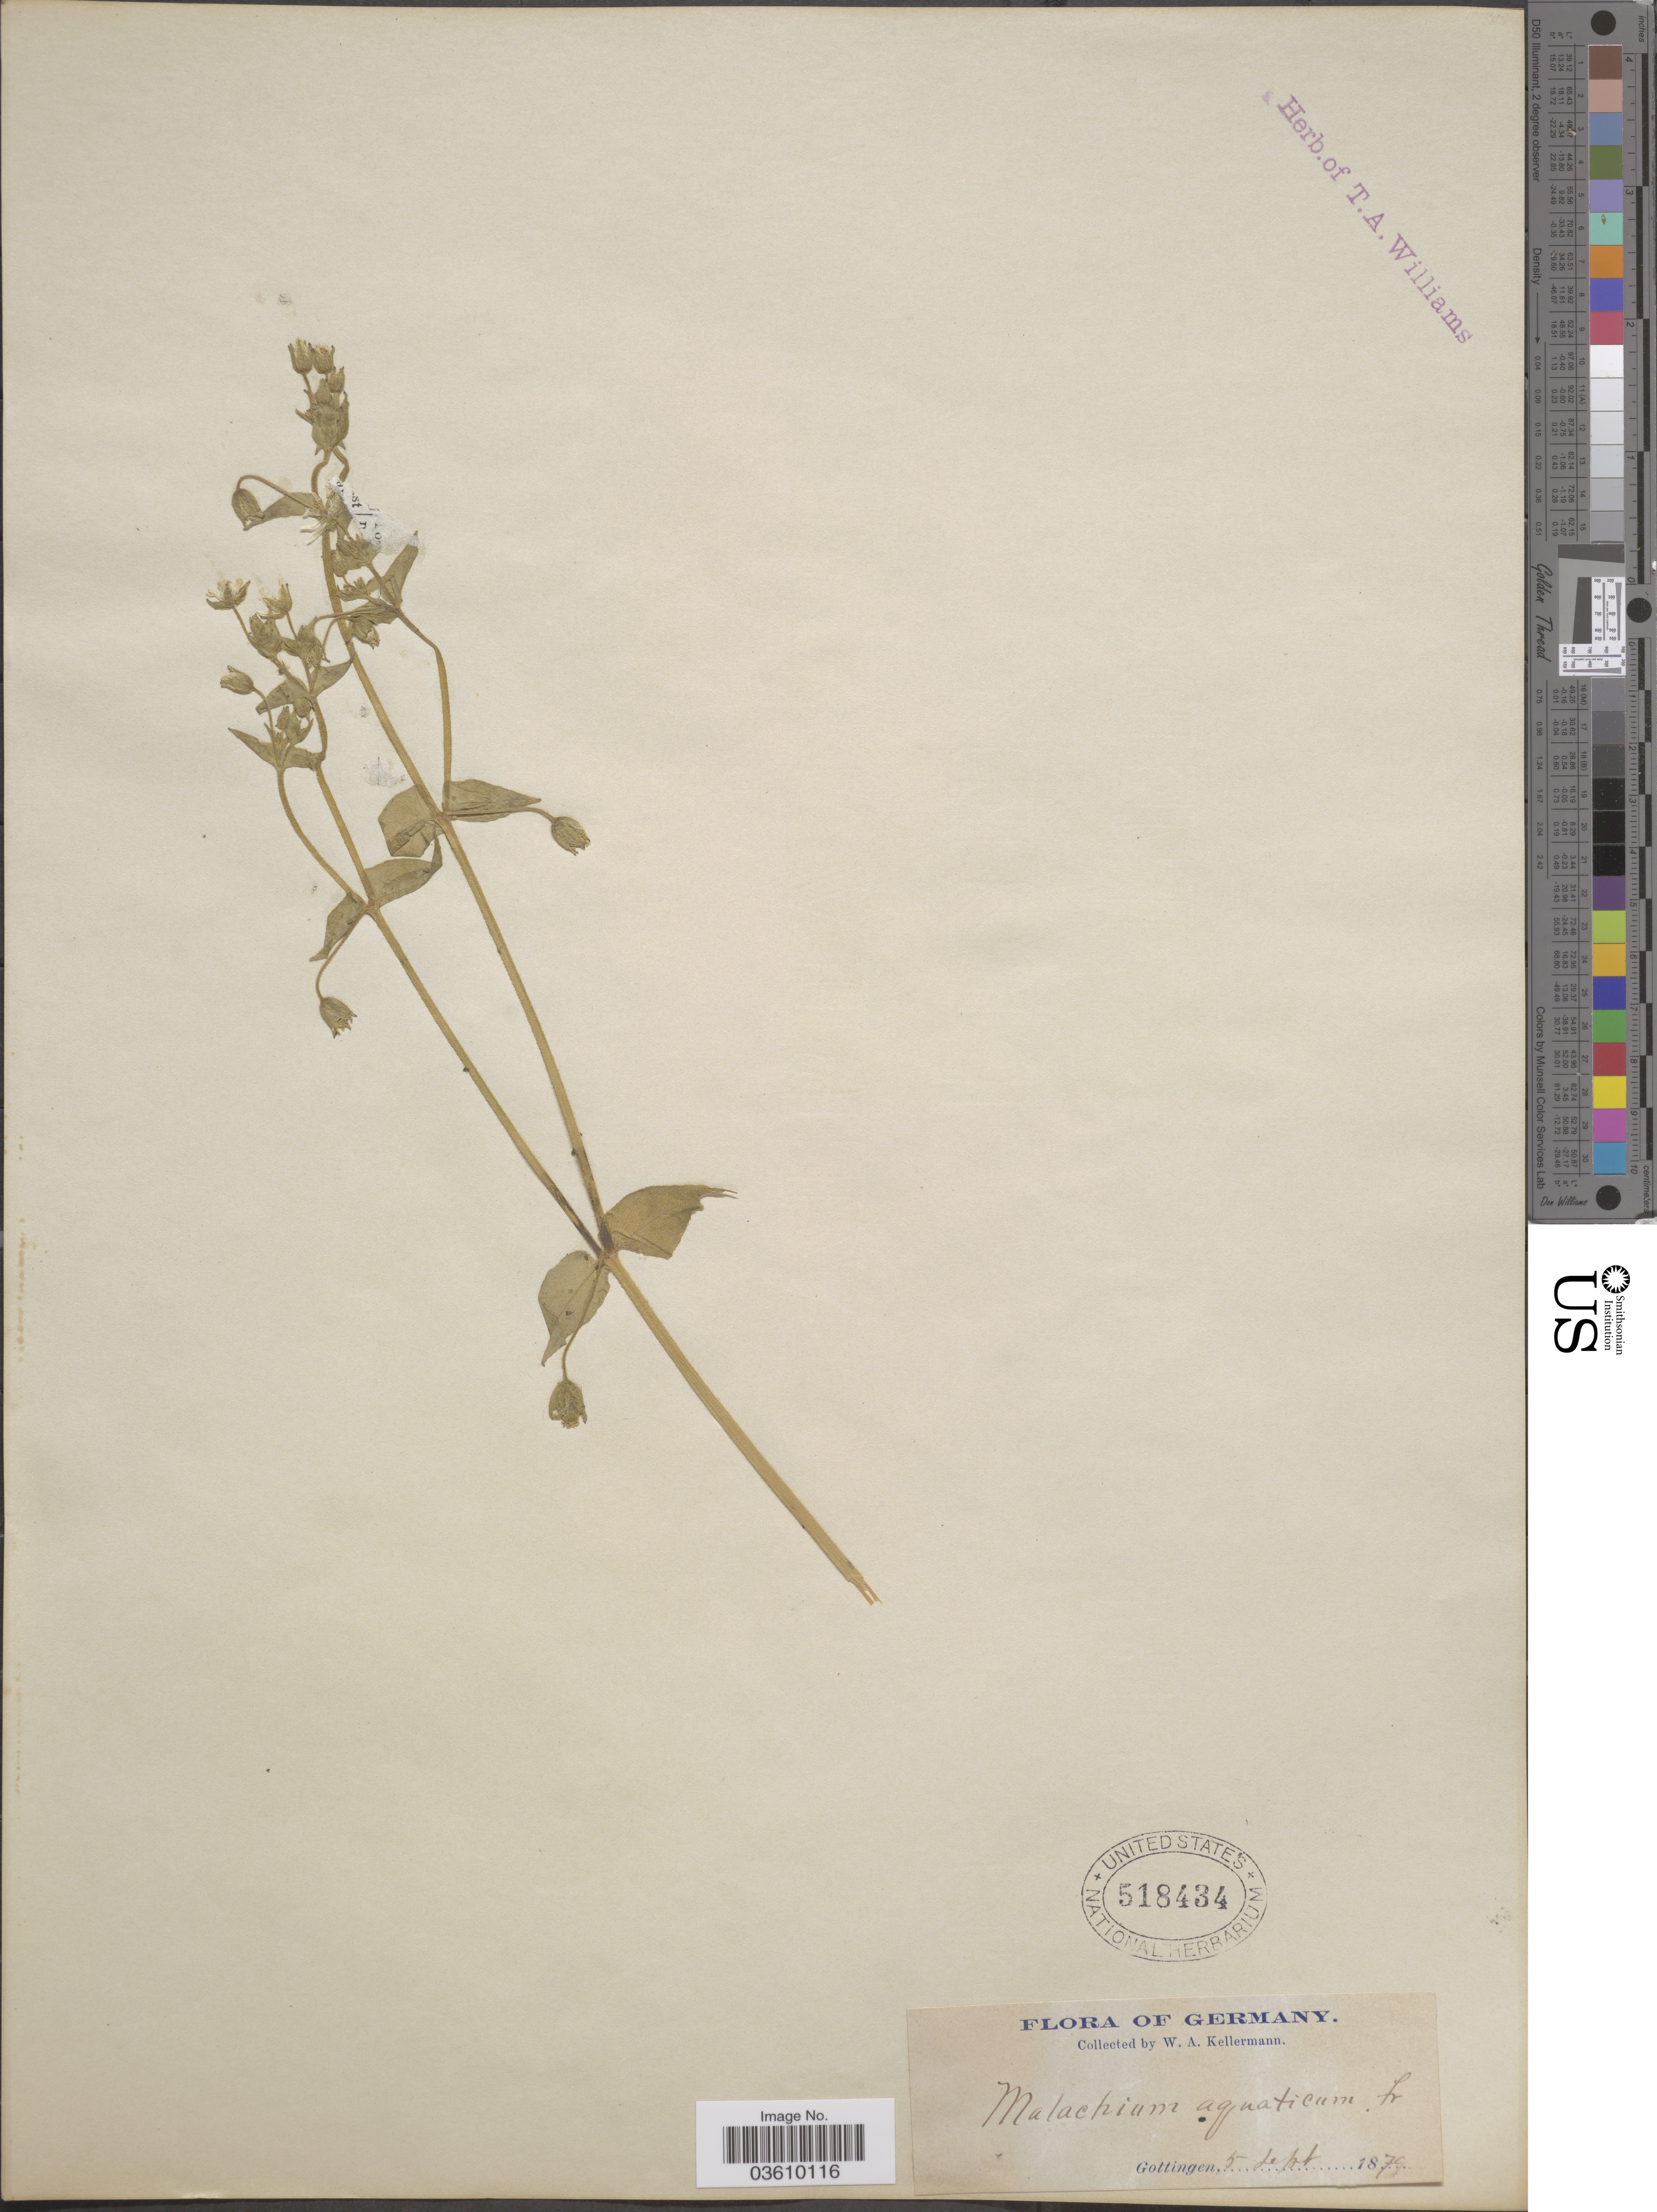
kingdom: Plantae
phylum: Tracheophyta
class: Magnoliopsida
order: Caryophyllales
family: Caryophyllaceae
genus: Stellaria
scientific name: Stellaria sp.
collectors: W. A. Kellermann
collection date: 1879-09-05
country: Germany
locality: Gottingen.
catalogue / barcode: US 518434